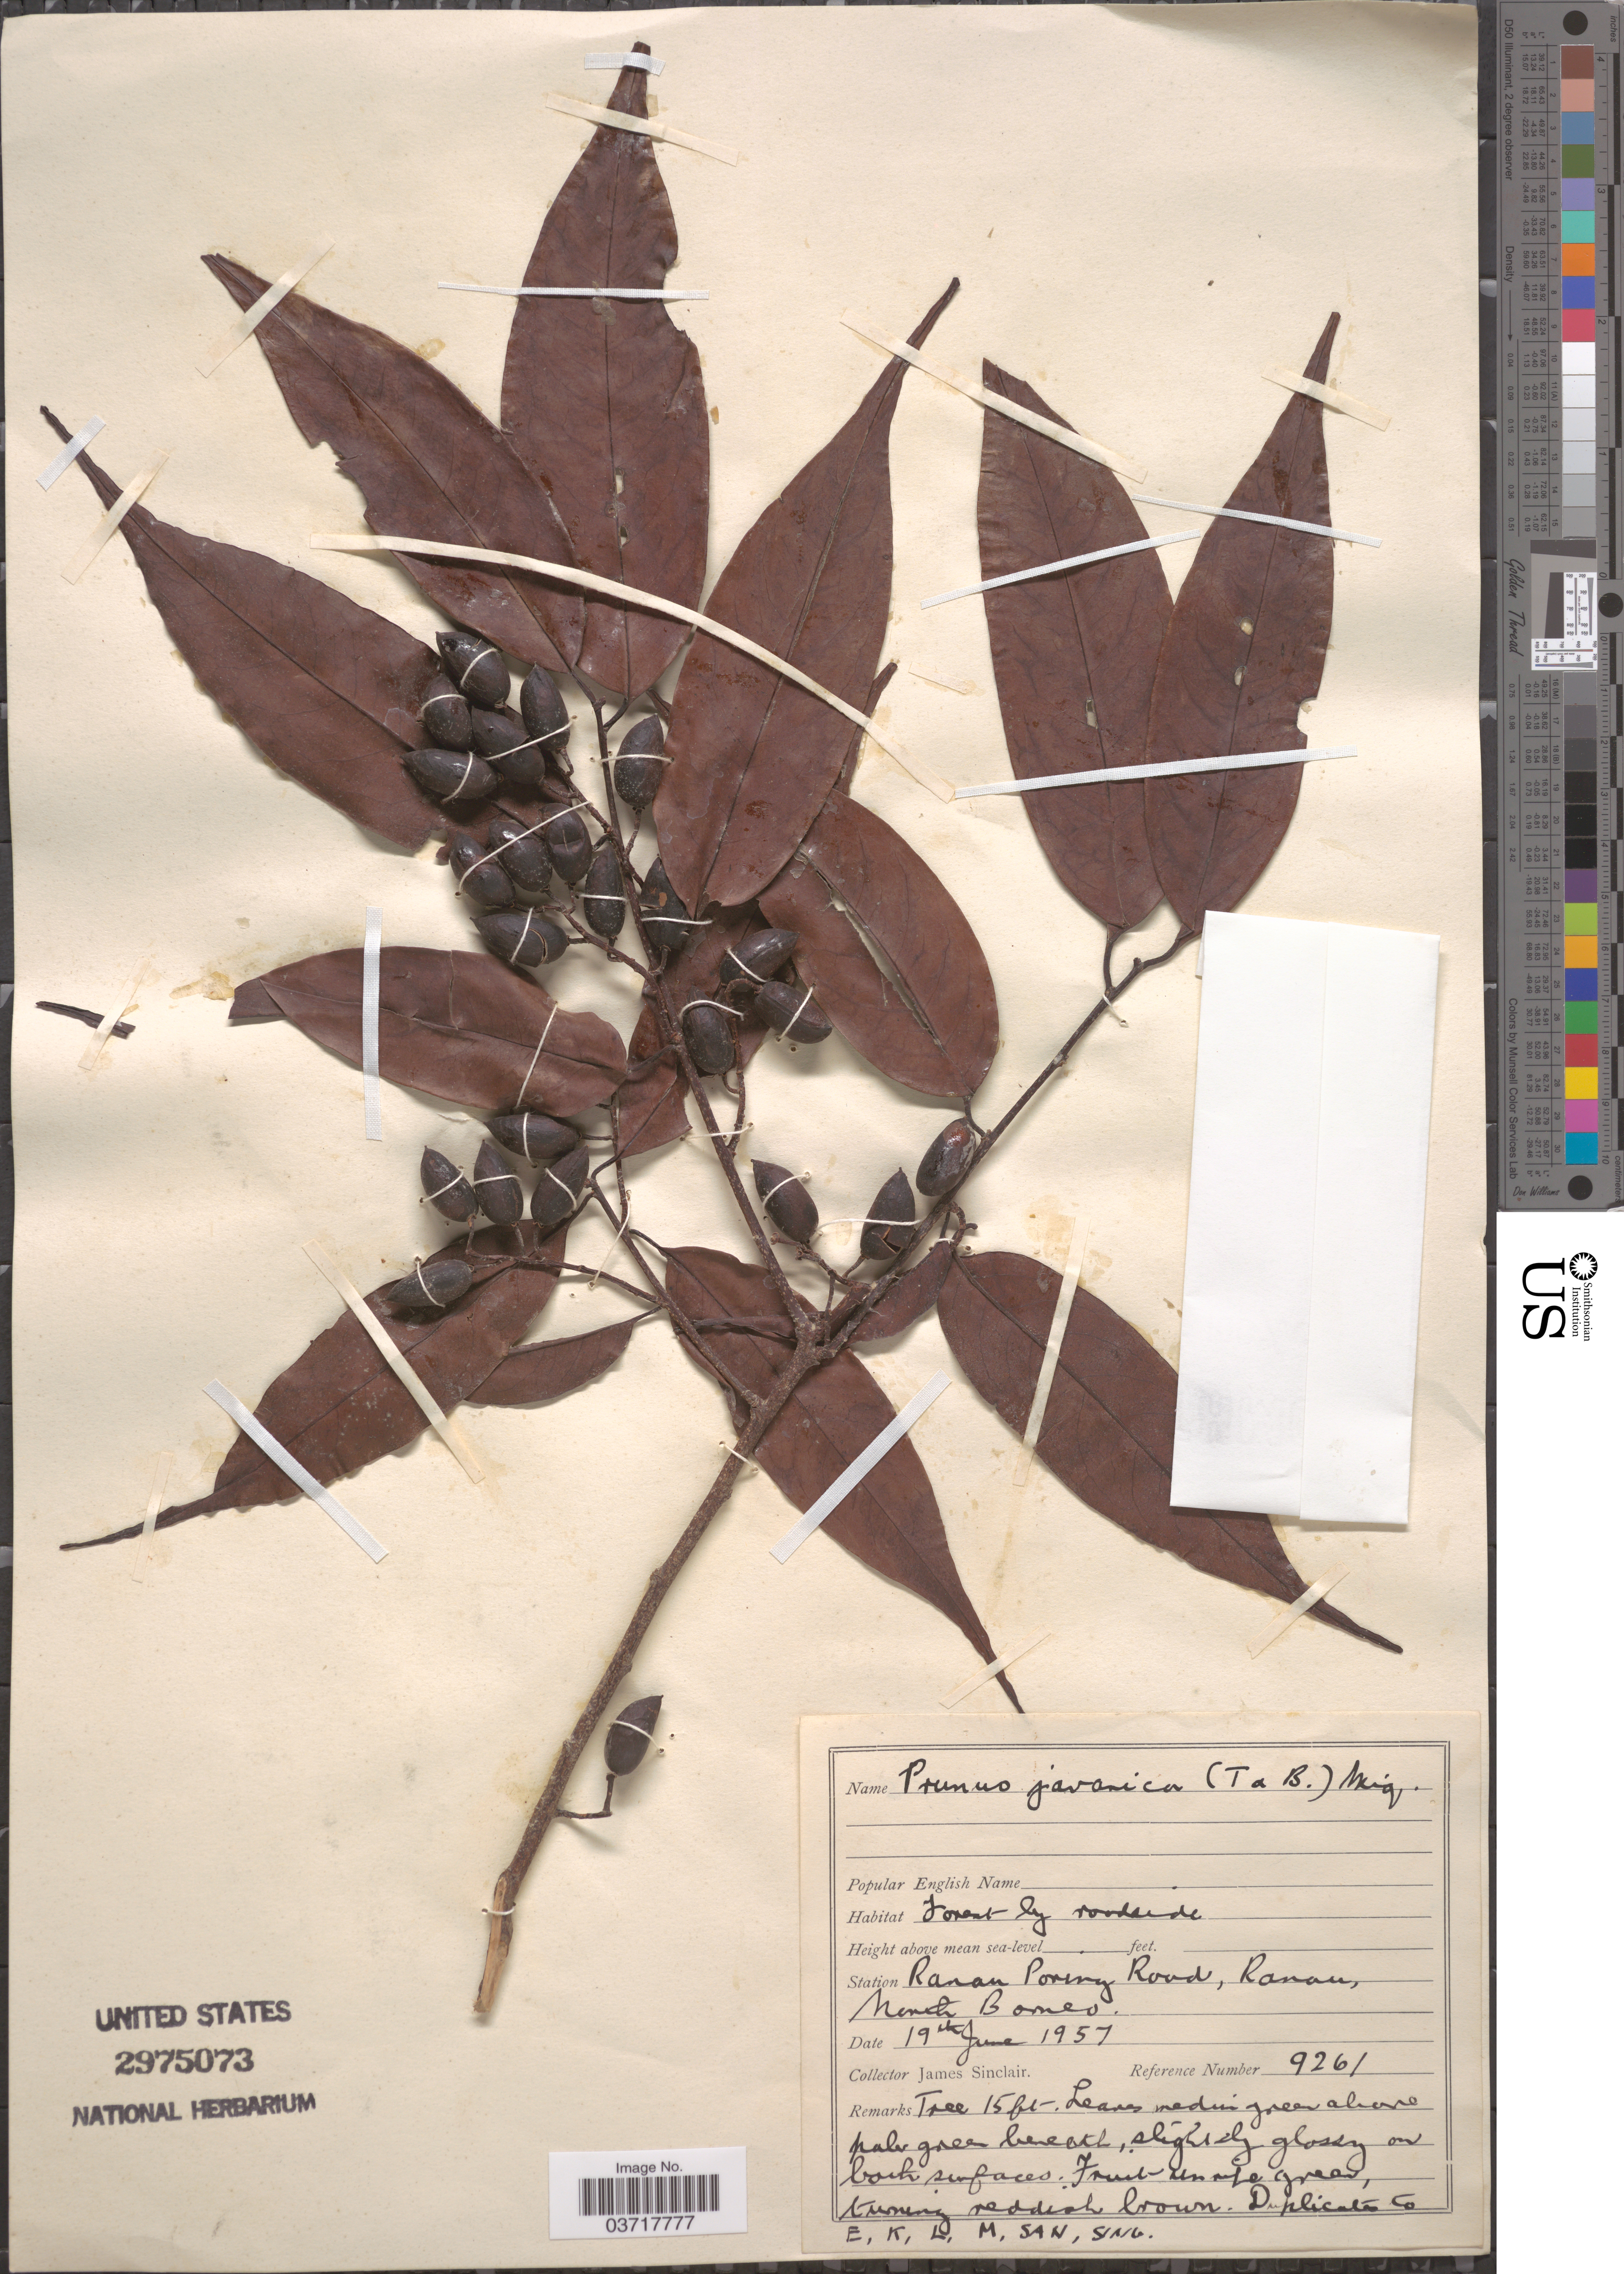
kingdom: Plantae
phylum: Tracheophyta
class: Magnoliopsida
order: Rosales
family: Rosaceae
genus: Prunus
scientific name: Prunus javanica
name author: (Teijsm. & Binn.) Miq.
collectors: J. Sinclair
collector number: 9261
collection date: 1957-06-19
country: Malaysia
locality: Station Ranau Poring Road, Ranau, North Borneo.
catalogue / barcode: US 2975073